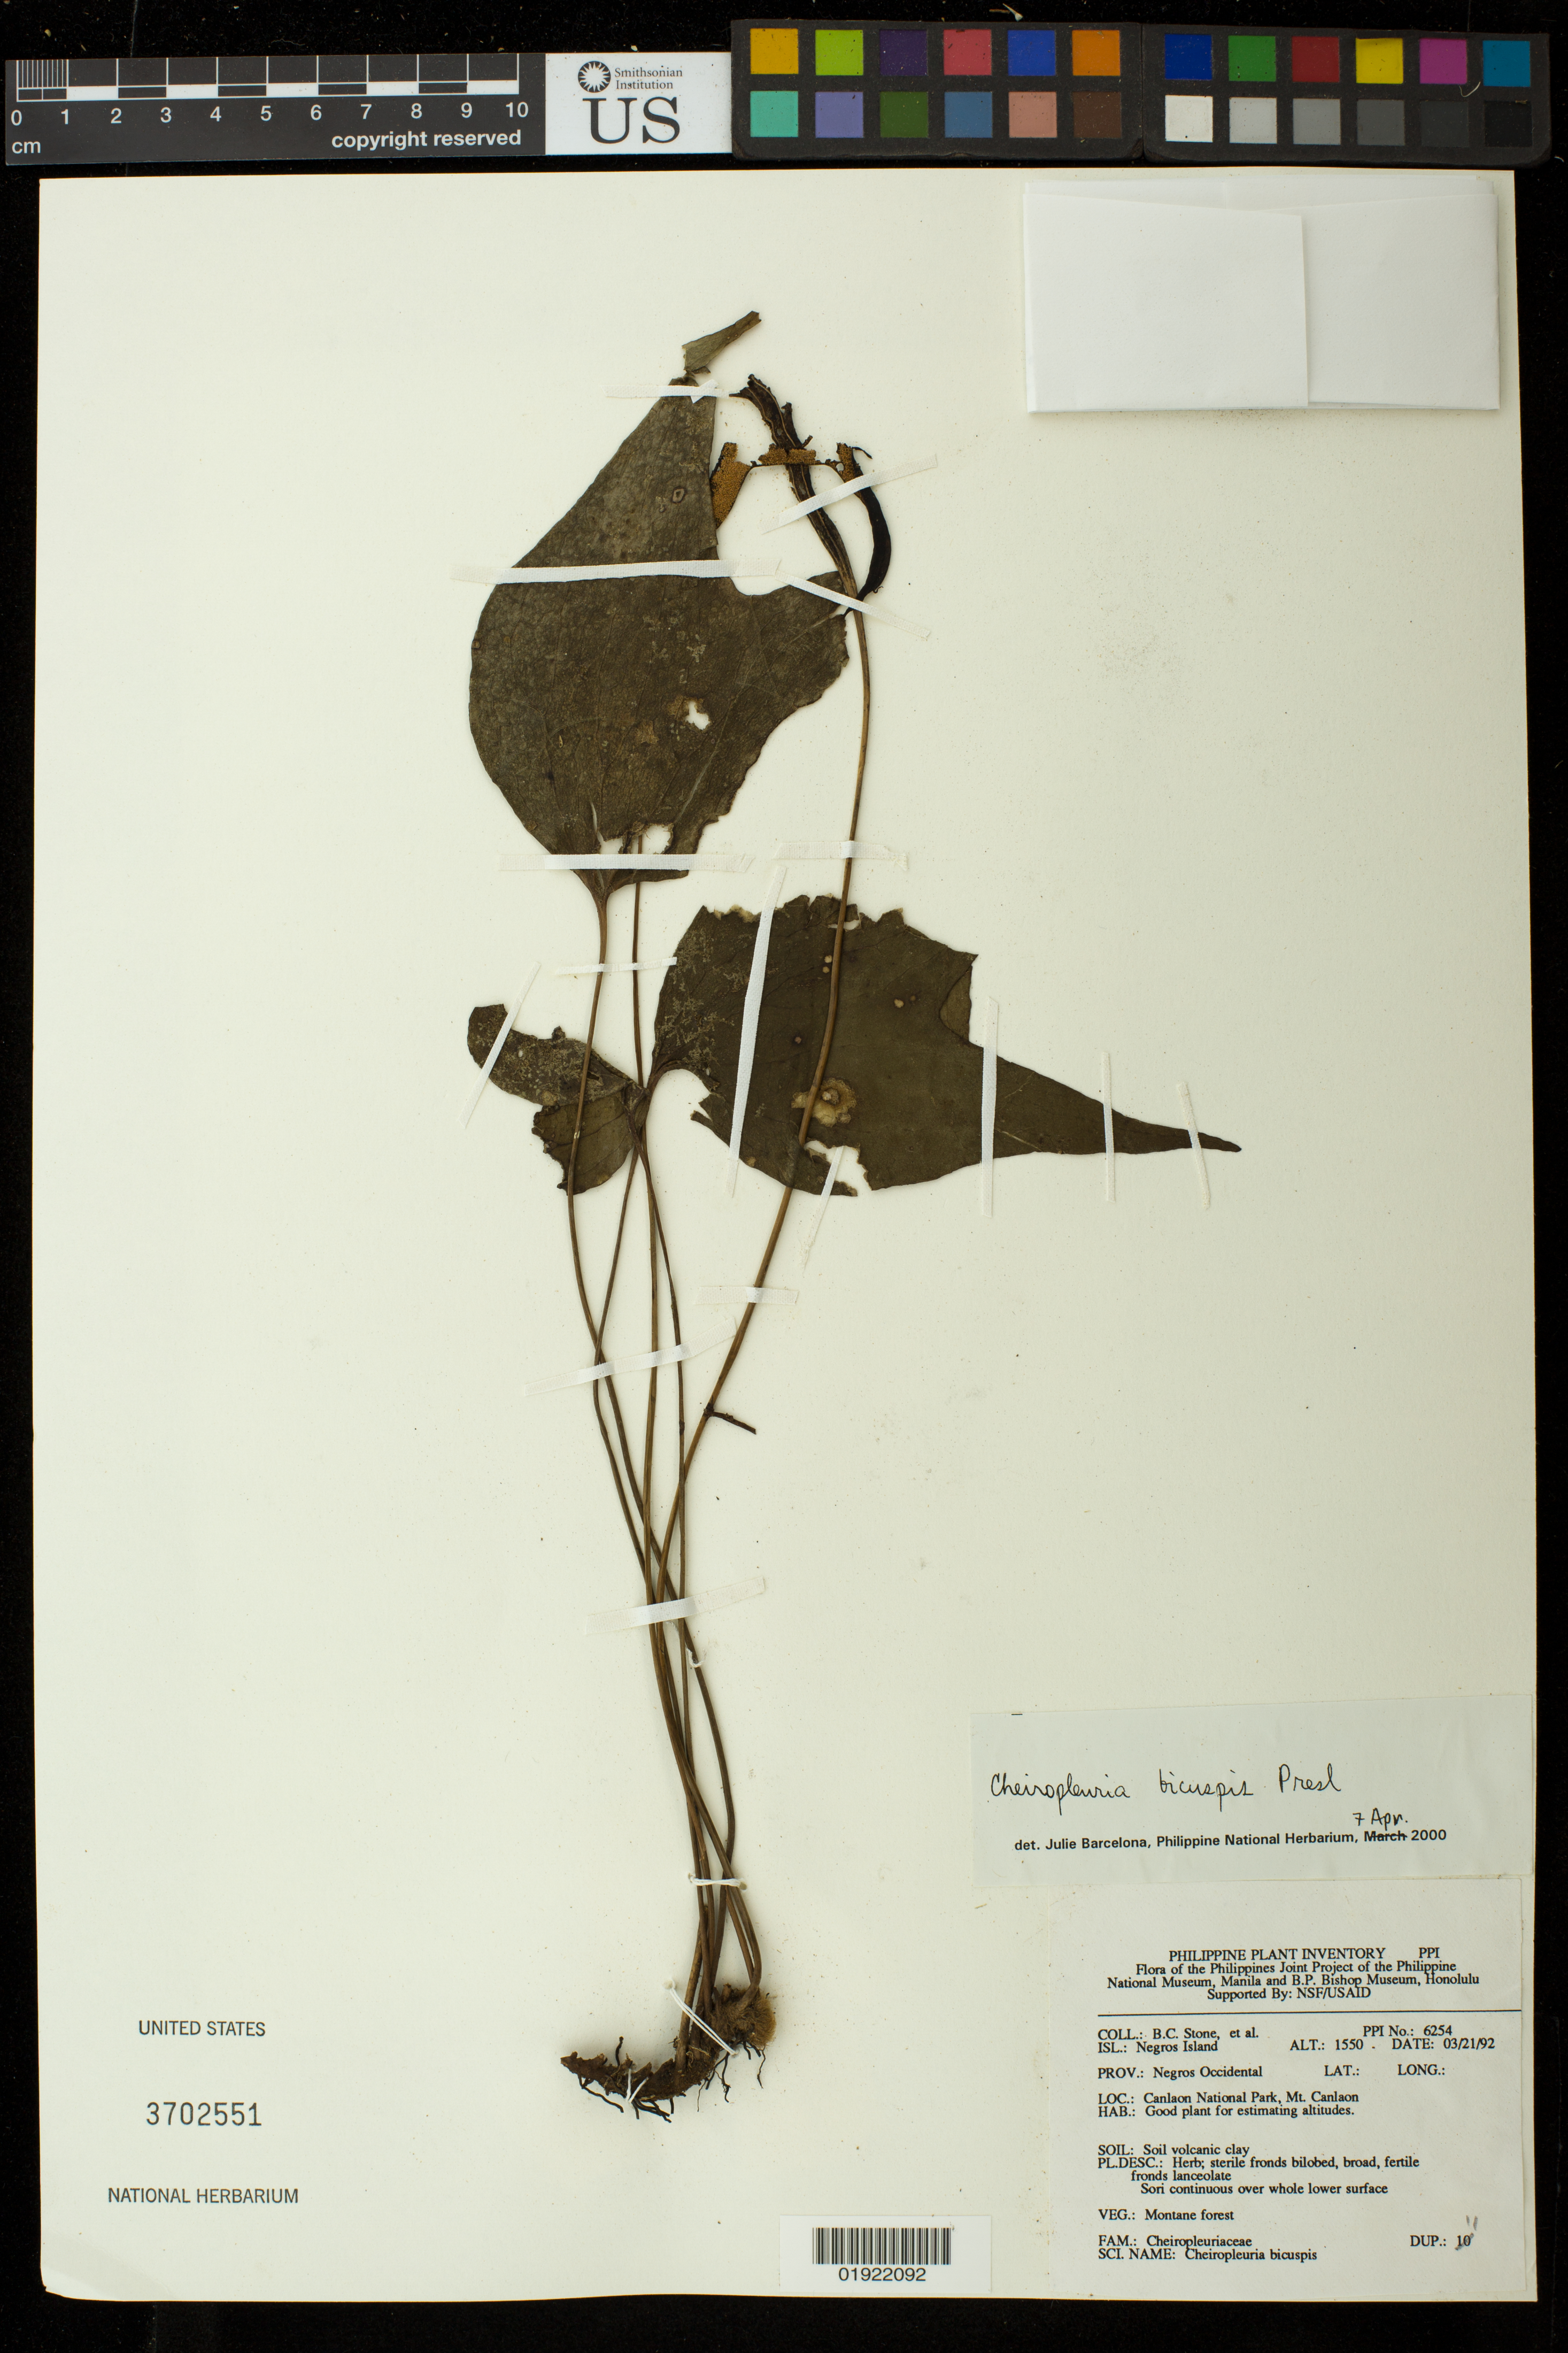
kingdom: Plantae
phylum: Tracheophyta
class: Polypodiopsida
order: Gleicheniales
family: Dipteridaceae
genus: Cheiropleuria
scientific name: Cheiropleuria bicuspis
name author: (Blume) C. Presl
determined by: Barcelona, Julie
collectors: B. C. Stone et al.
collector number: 6254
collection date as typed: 03/21/92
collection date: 1992-03-21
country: Philippines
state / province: Western Visayas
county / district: Negros Occidental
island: Negros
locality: Canlaon National Park, Mt. Canlaon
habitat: soil volcanic clay, montane forest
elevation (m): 1550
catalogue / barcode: US 3702551